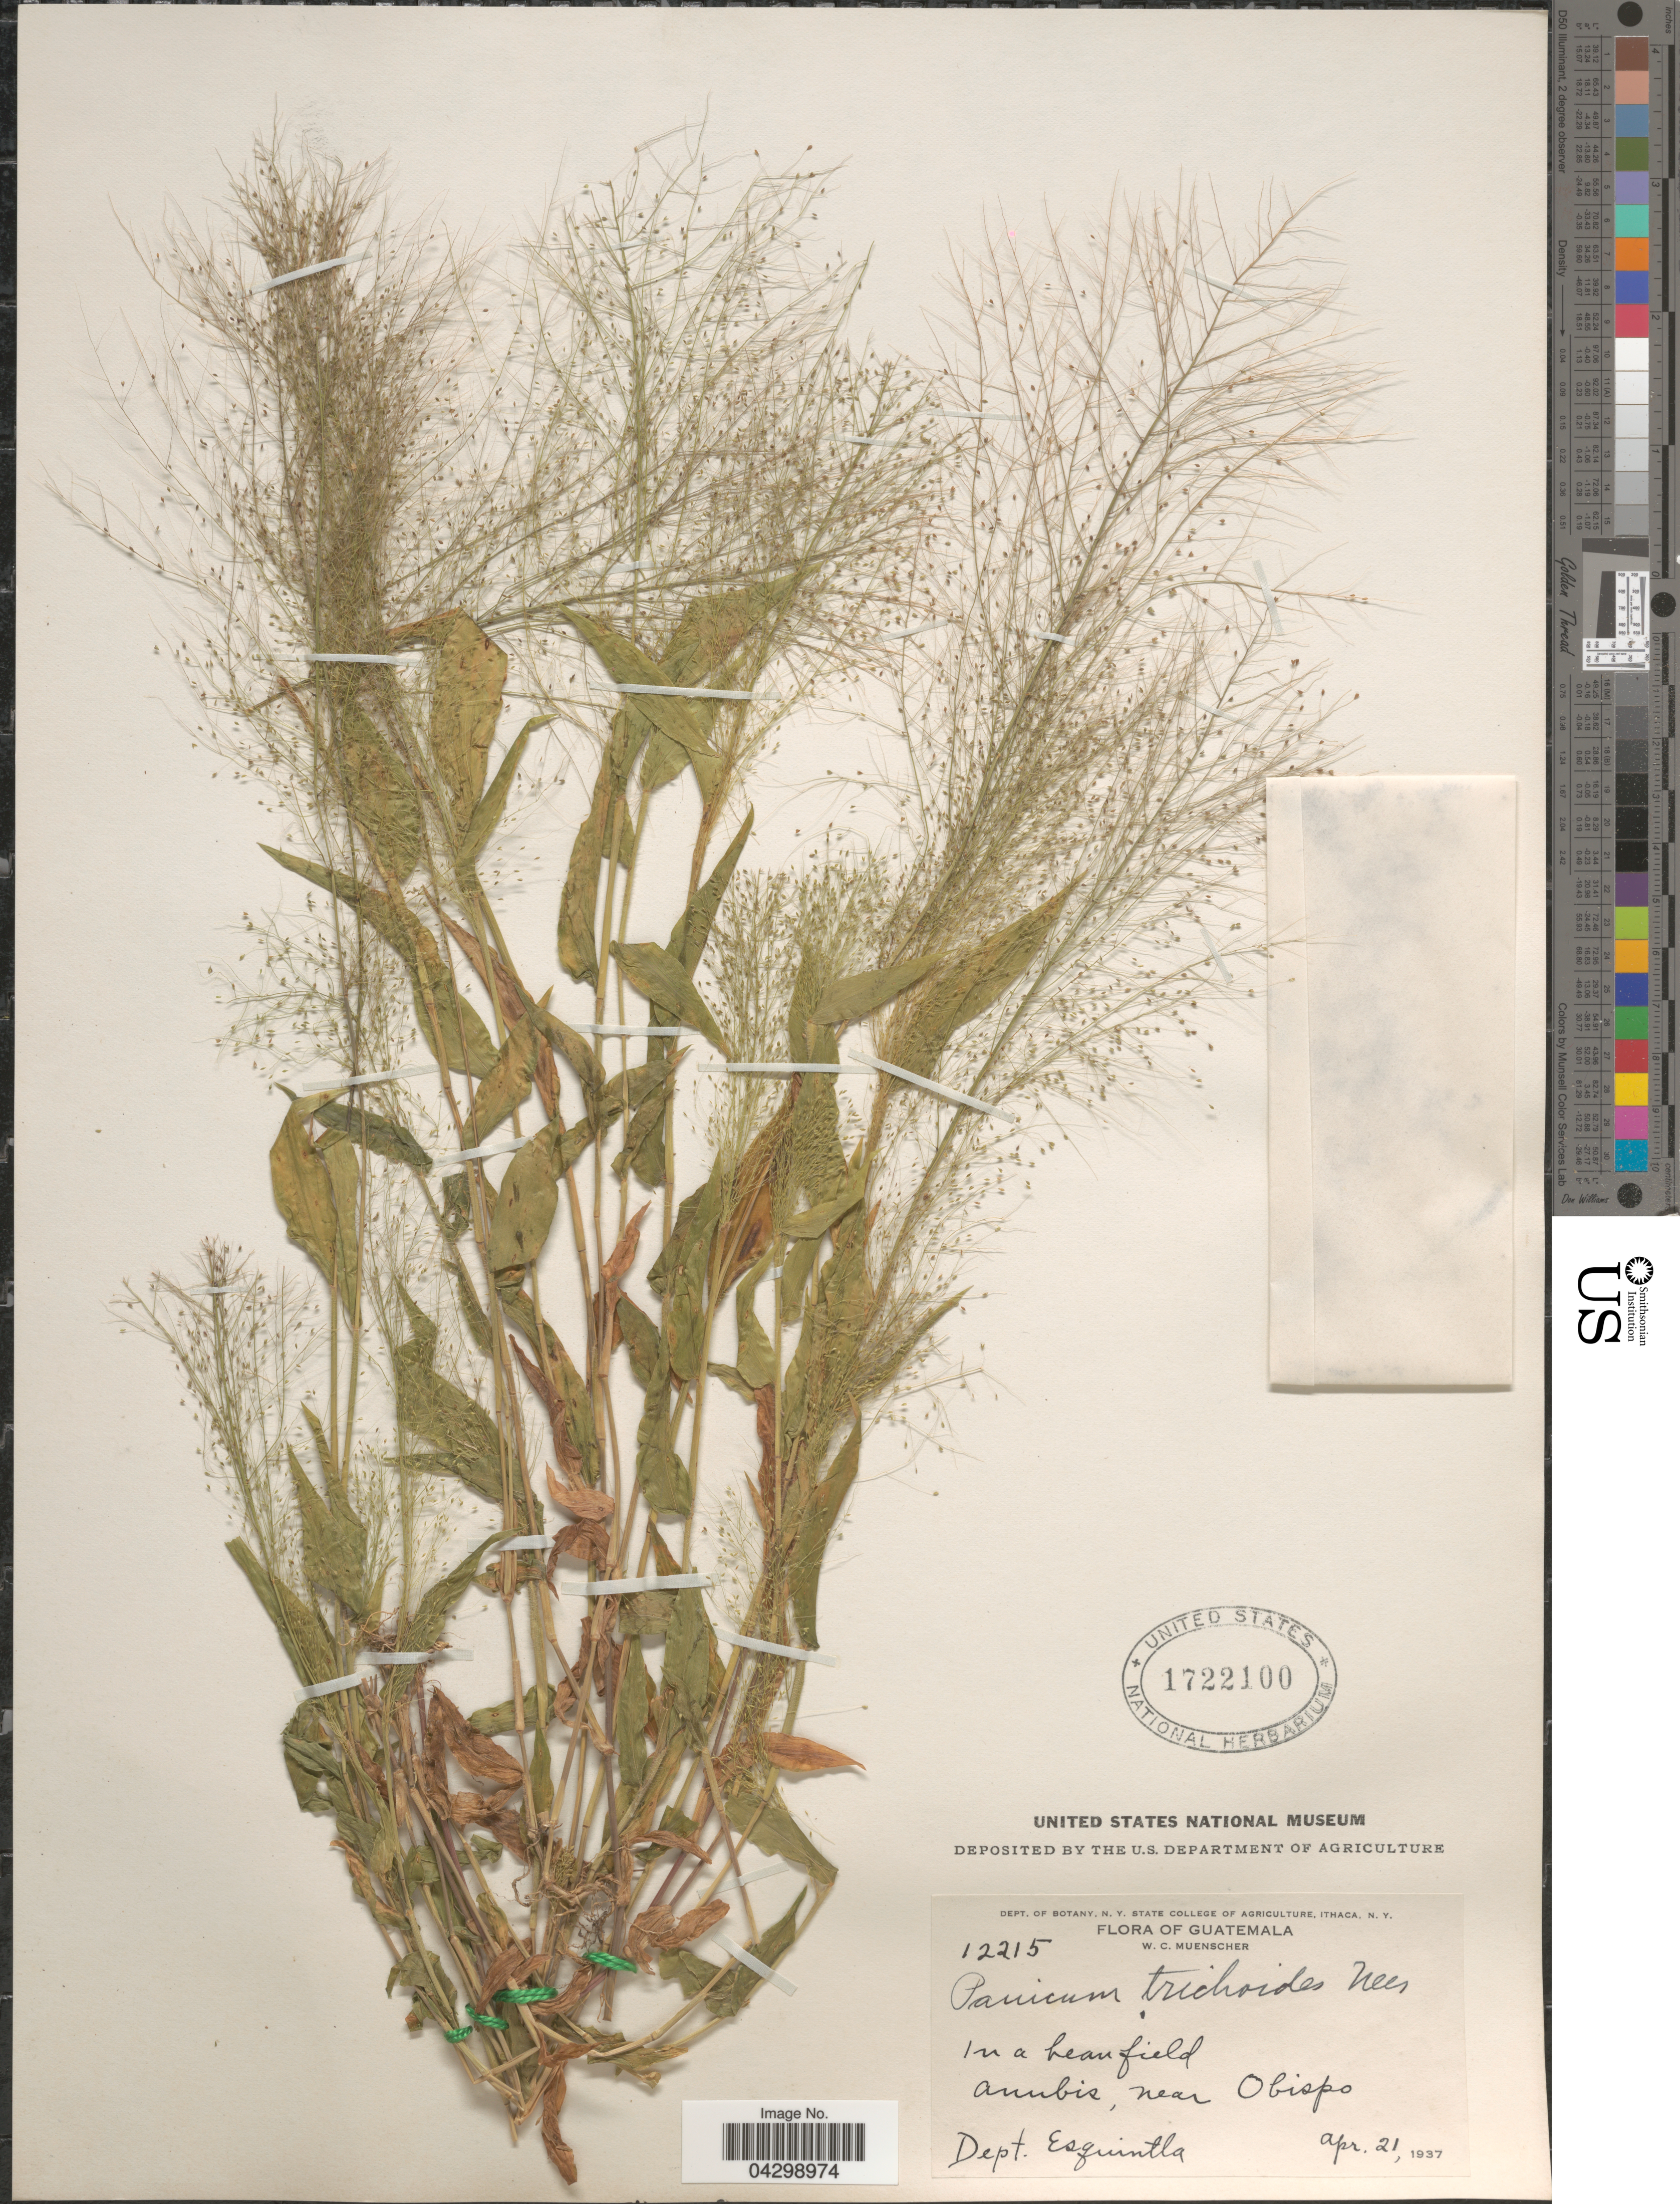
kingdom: Plantae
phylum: Tracheophyta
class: Liliopsida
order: Poales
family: Poaceae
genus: Panicum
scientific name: Panicum trichoides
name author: Sw.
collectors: W. Muenscher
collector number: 12215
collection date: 1937-04-21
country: Guatemala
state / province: Escuintla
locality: In a bean field. Anubis, near Obispo. Dept. Esquintla.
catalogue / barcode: US 1722100